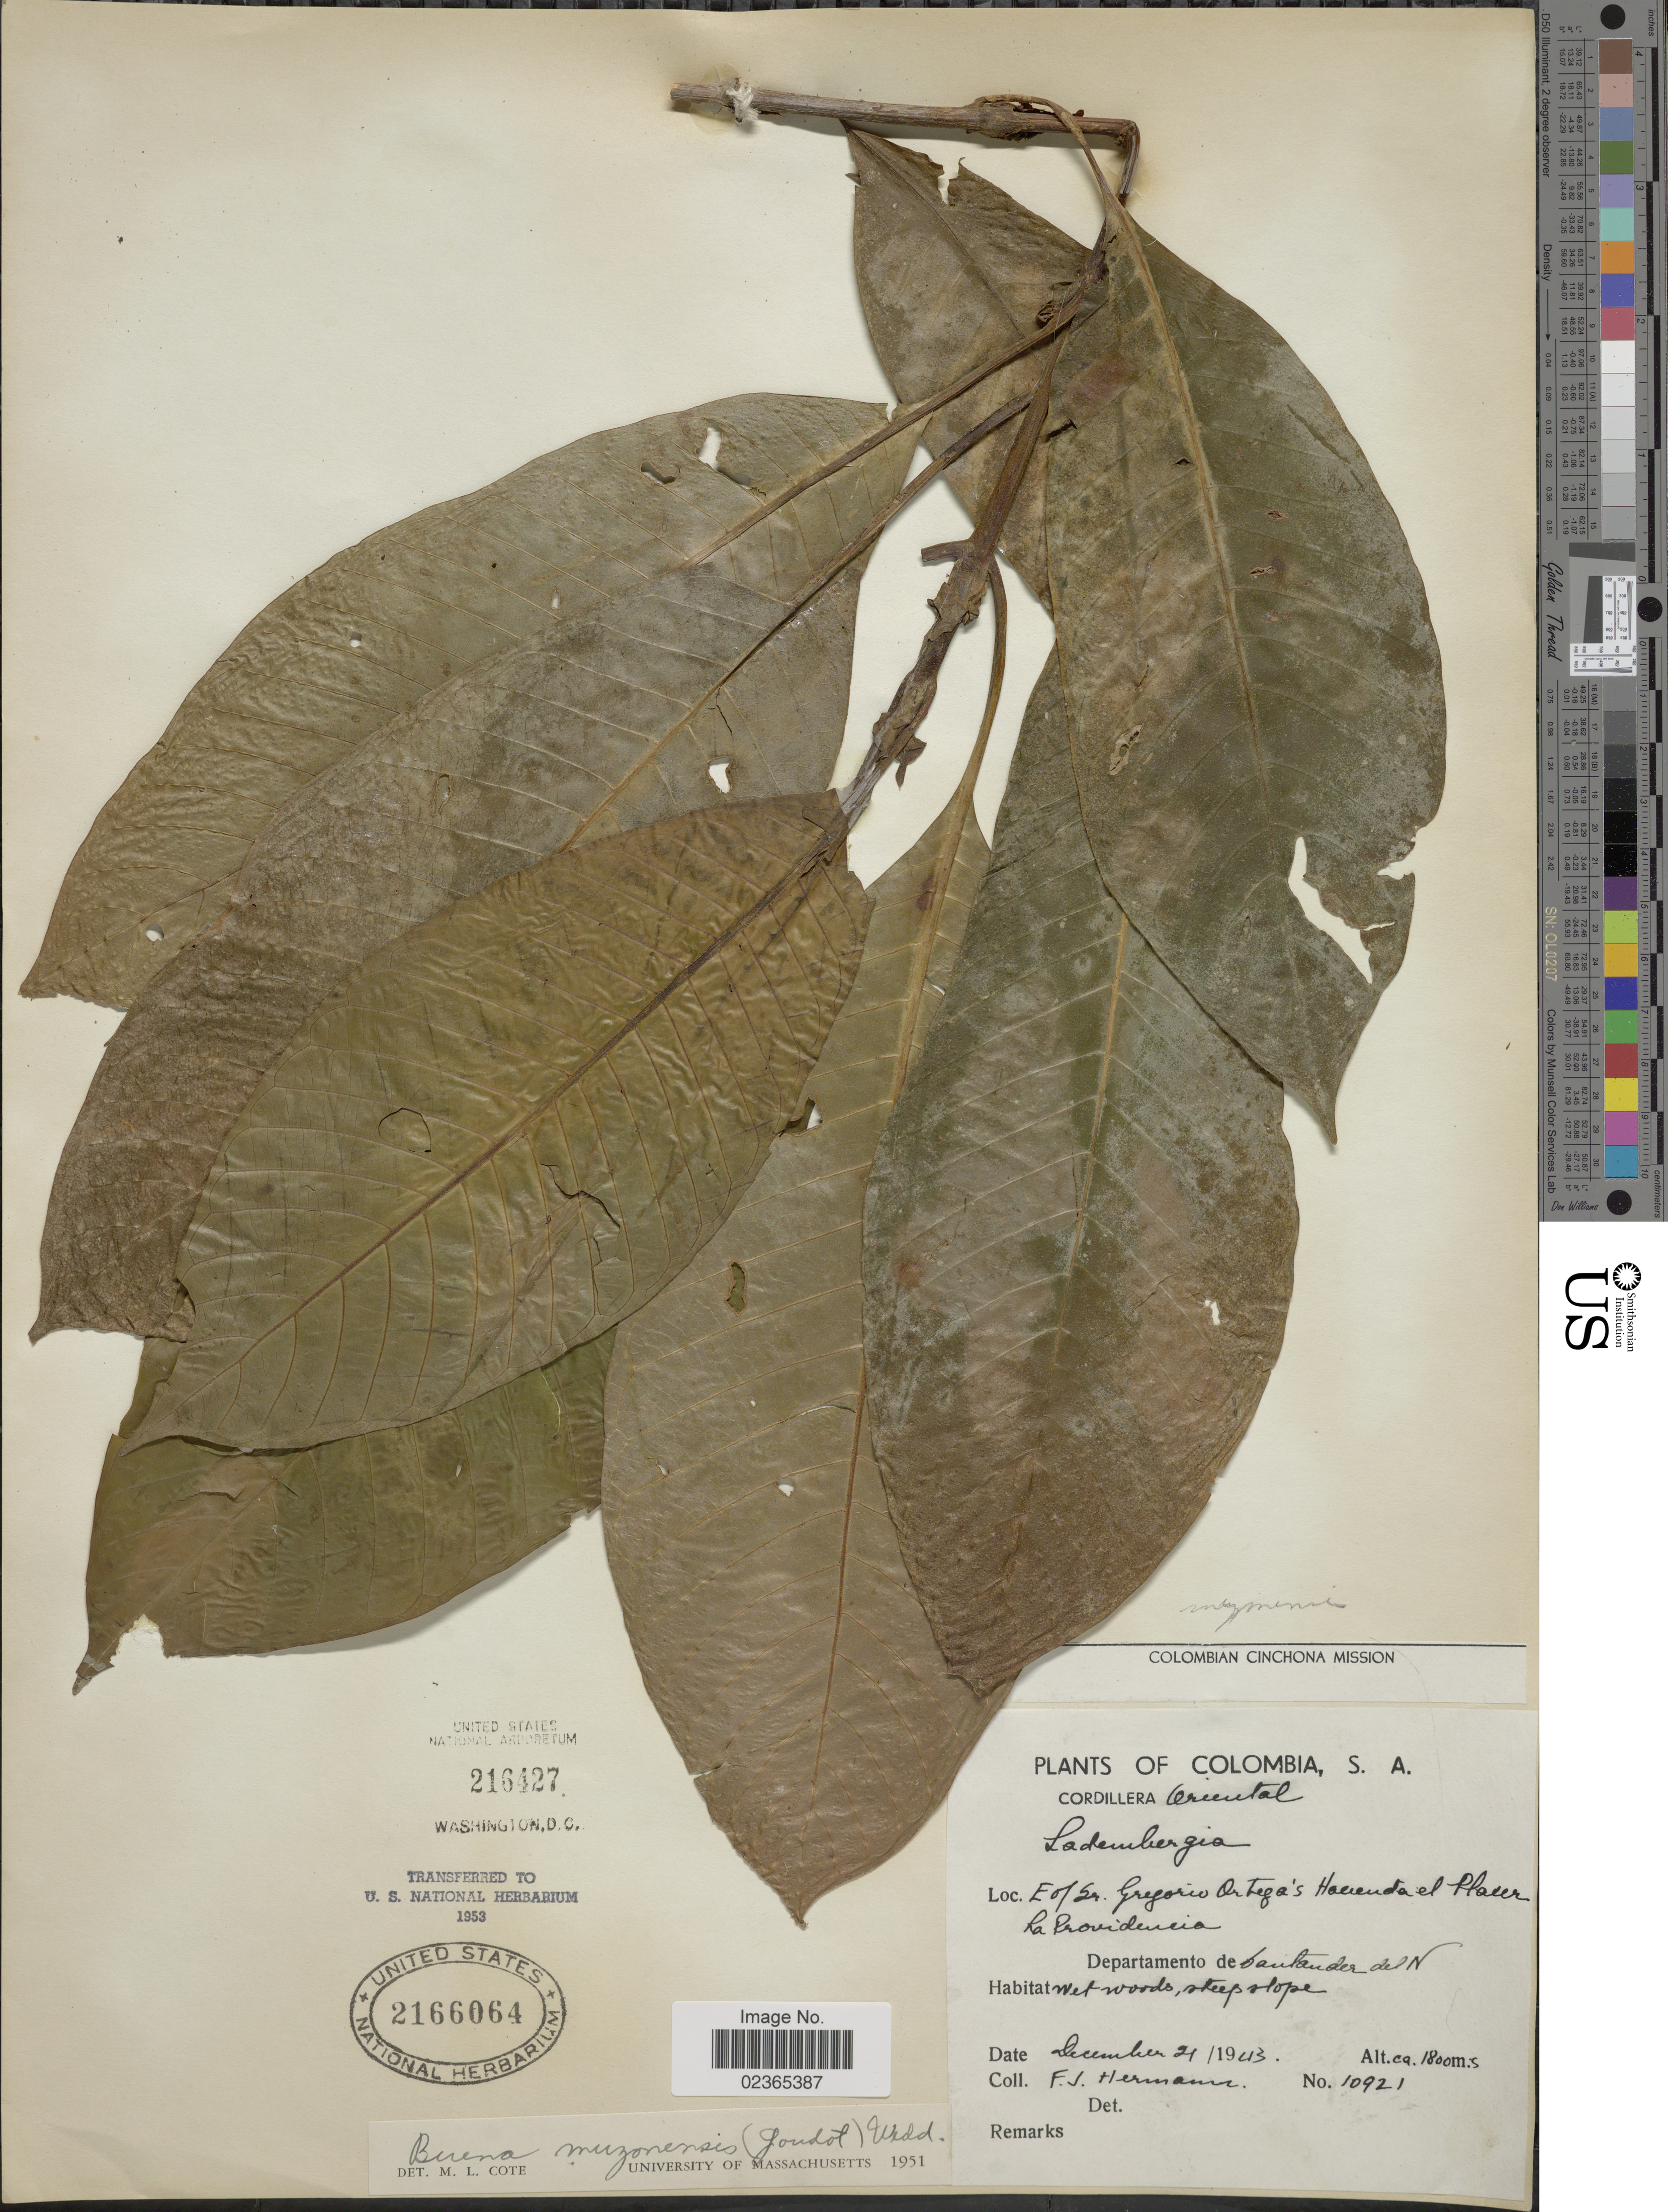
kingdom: Plantae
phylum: Tracheophyta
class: Magnoliopsida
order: Gentianales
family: Rubiaceae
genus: Ladenbergia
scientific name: Ladenbergia muzonensis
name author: (Goudot) Standl.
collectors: F. J. Hermann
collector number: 10921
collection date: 1943-12-21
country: Colombia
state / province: Norte de Santander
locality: Cordillera Oriental, E of Sr. Gregorio Ortega's Hacienda el Placer La Providencia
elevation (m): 1800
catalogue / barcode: US 2166064